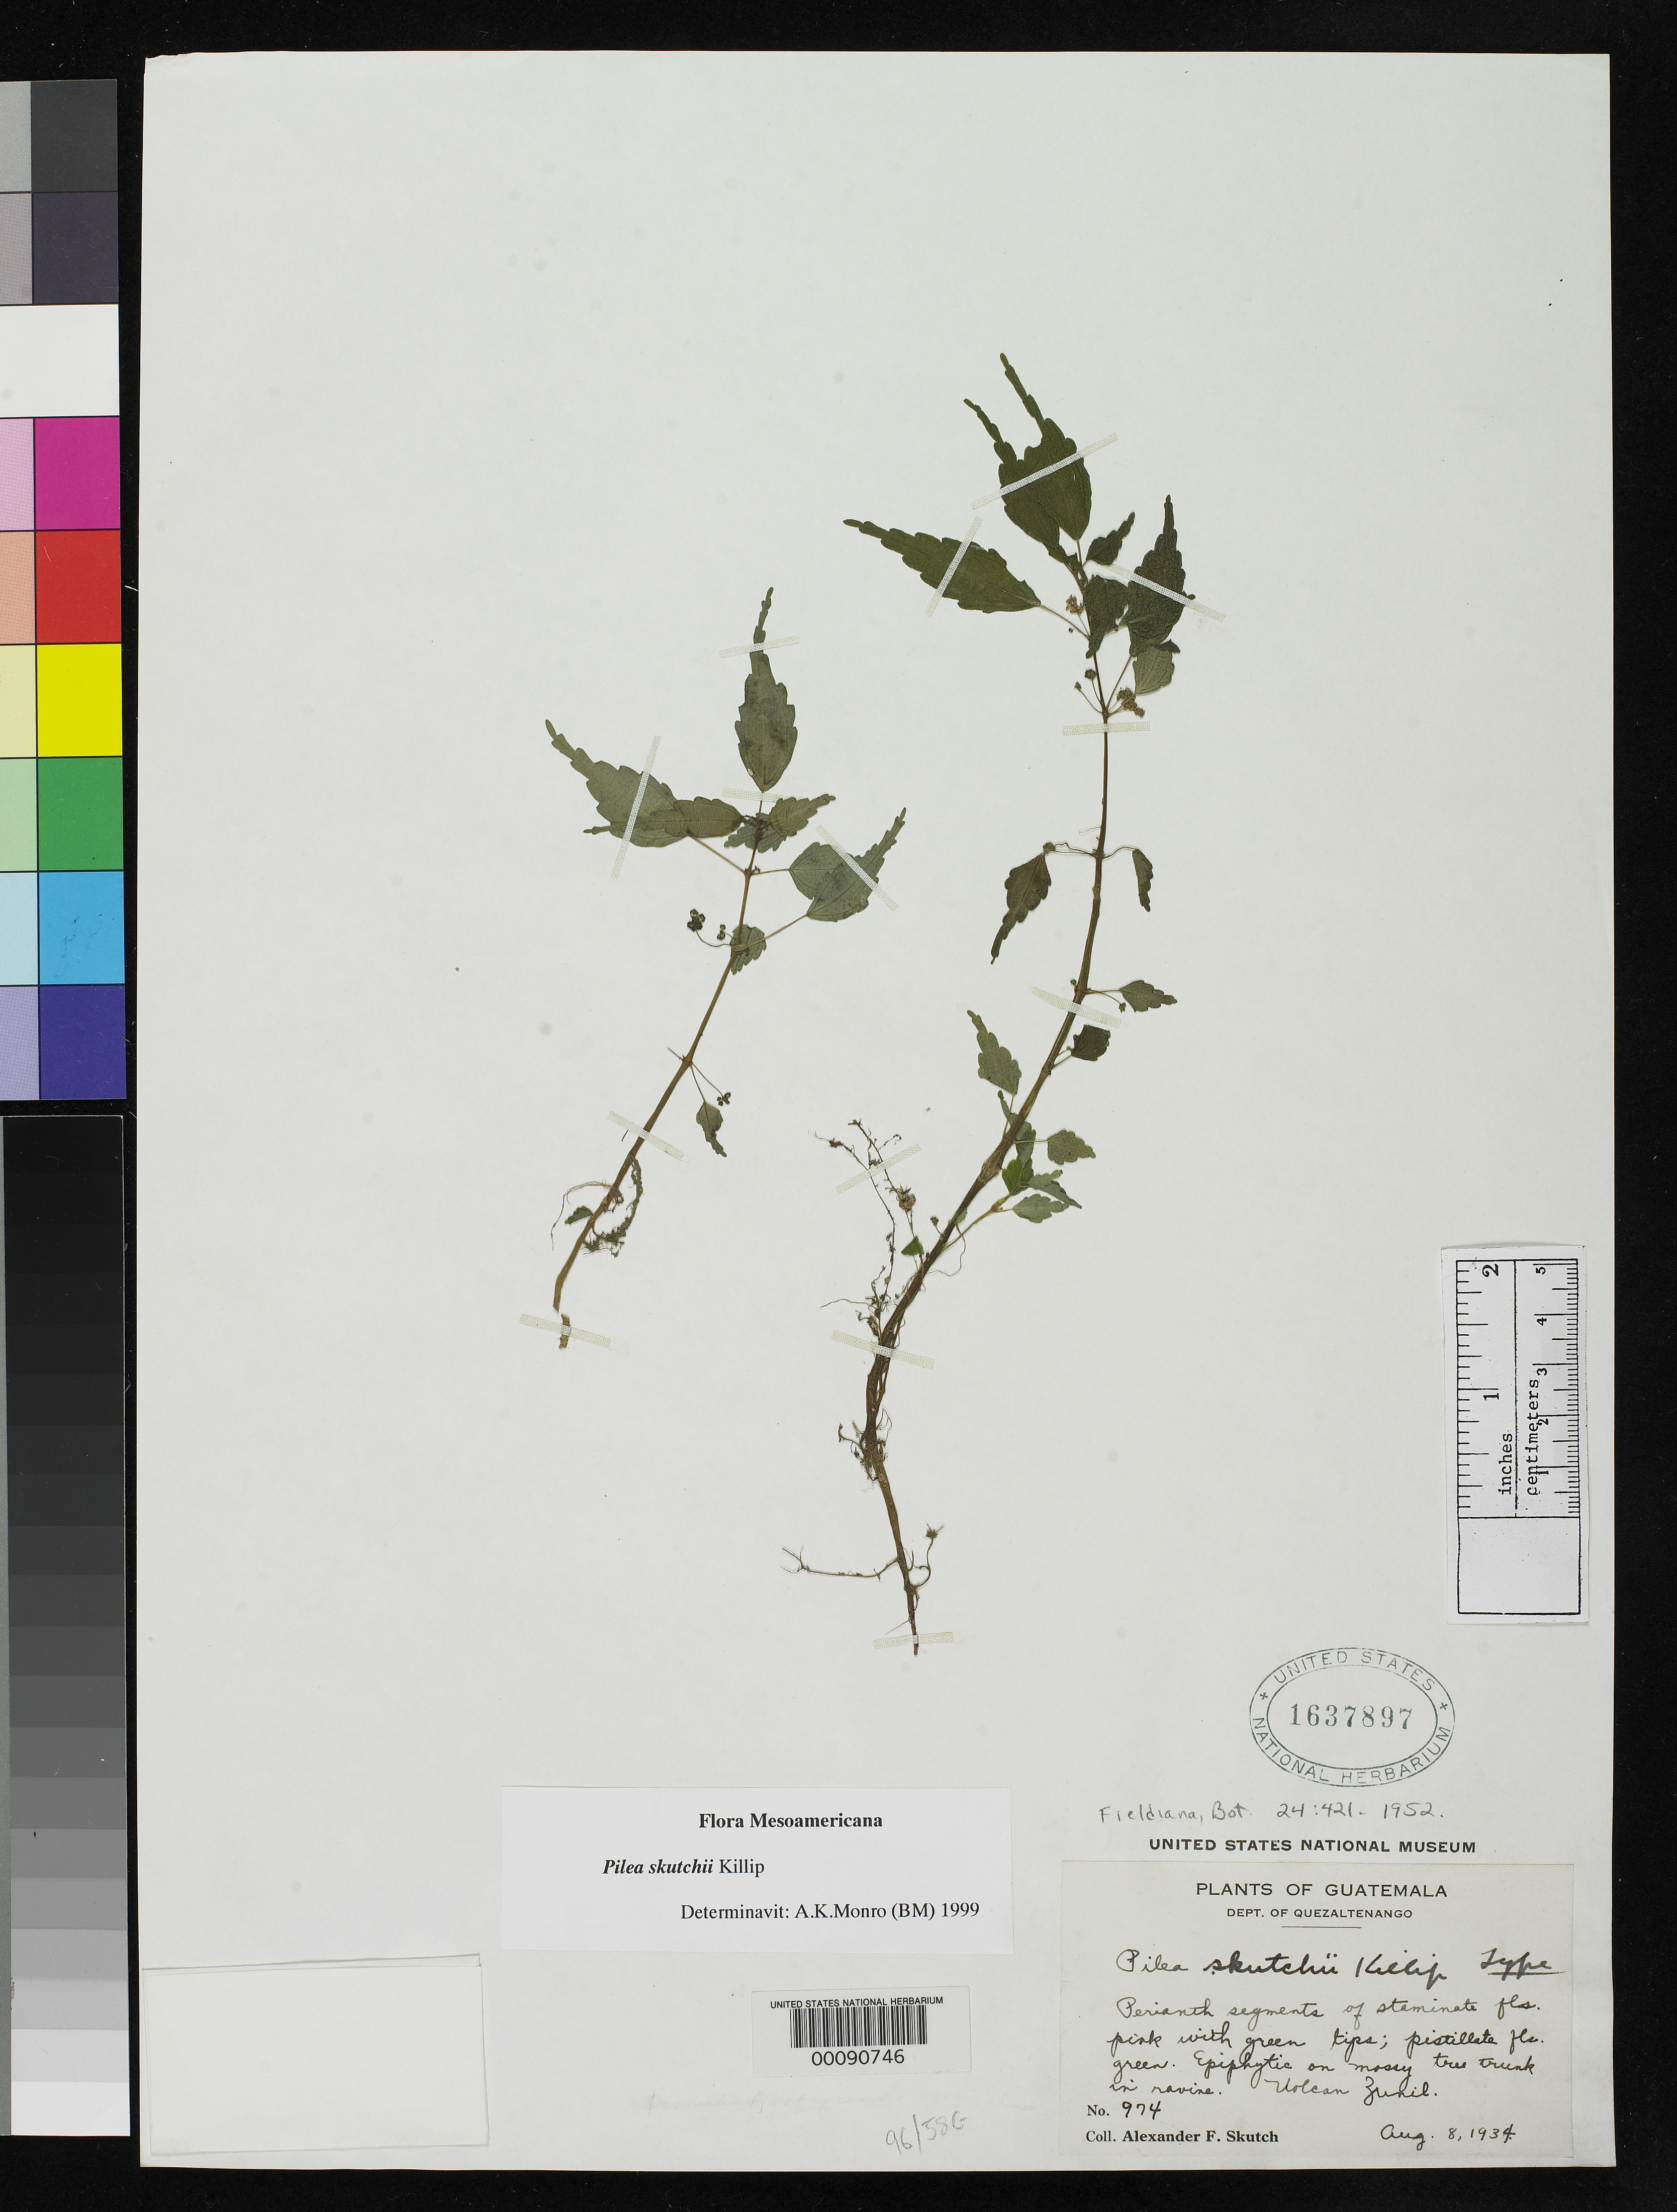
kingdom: Plantae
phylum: Tracheophyta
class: Magnoliopsida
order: Rosales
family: Urticaceae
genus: Pilea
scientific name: Pilea skutchii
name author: Killip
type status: Holotype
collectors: A. F. Skutch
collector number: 974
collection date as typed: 08 Aug 1934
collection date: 1934-08-08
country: Guatemala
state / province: Quetzaltenango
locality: Volcan Zunil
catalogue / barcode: US 1637897